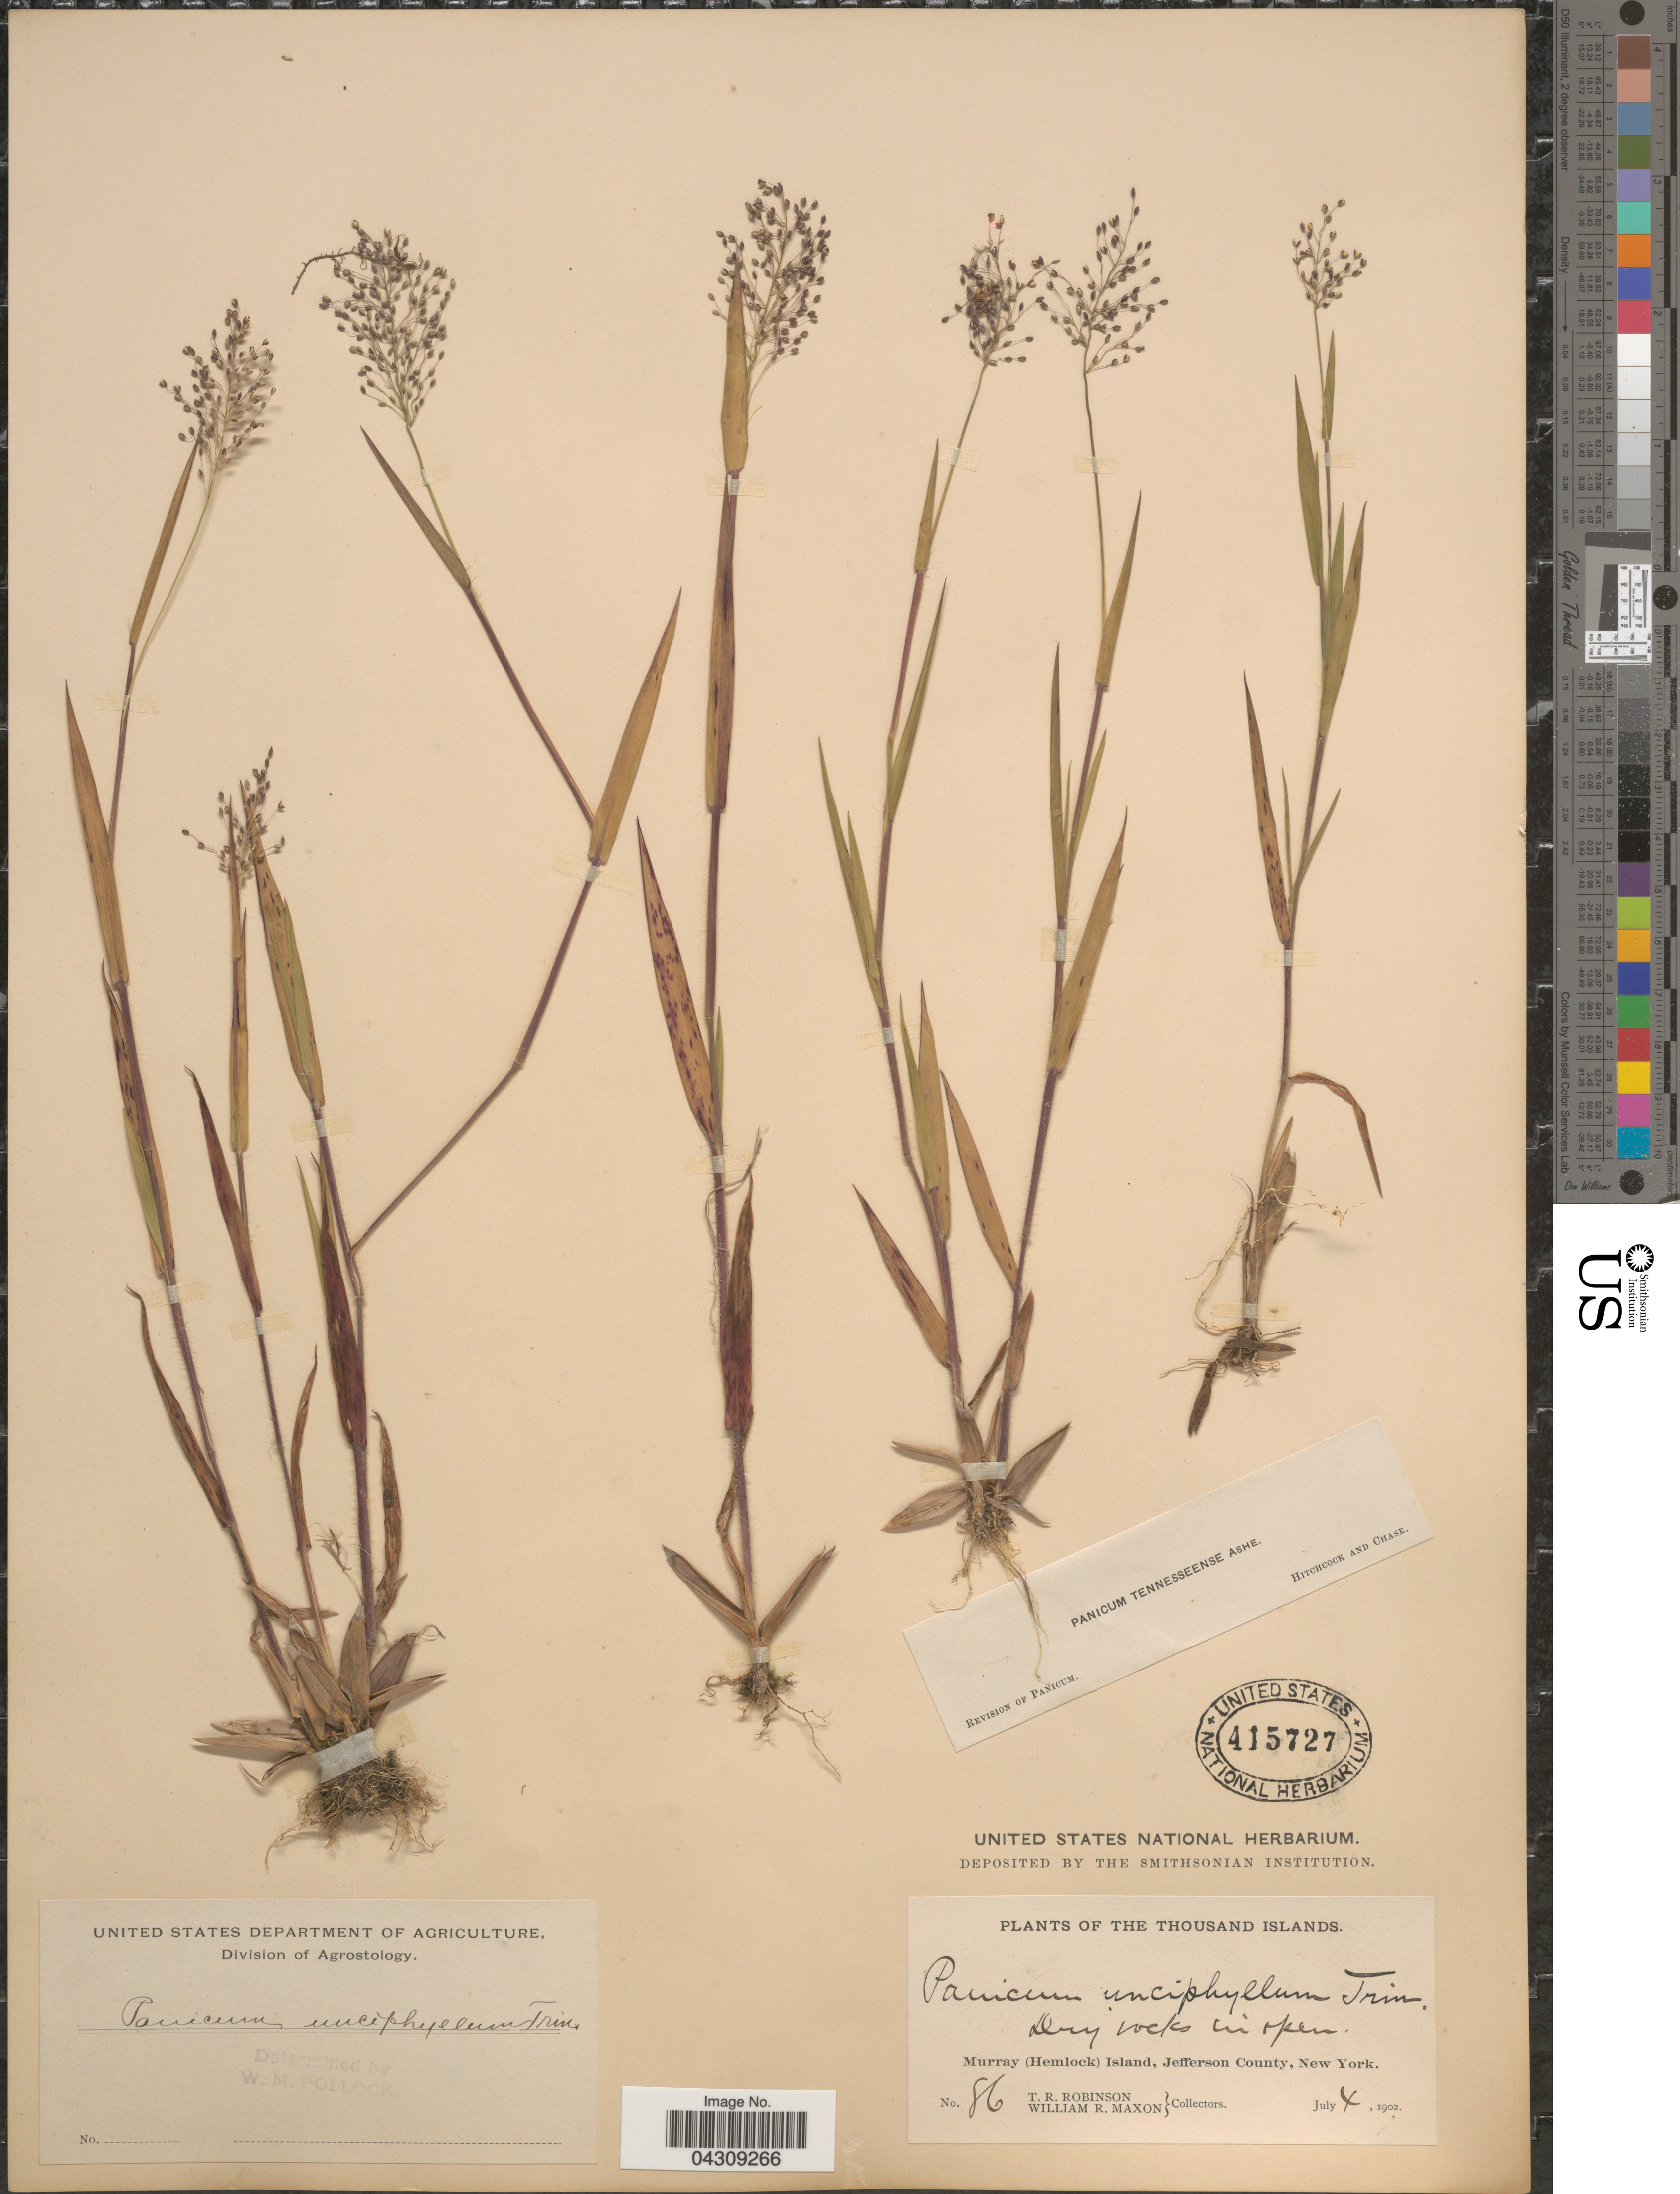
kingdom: Plantae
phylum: Tracheophyta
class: Liliopsida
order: Poales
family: Poaceae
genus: Dichanthelium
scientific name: Dichanthelium acuminatum var. acuminatum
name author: (Sw.) Gould & C.A. Clark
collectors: T. R. Robinson & W. R. Maxon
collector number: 86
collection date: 1902-07-04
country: United States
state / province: New York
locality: The Thousand Islands. Murray (Hemlock) Island, Jefferson County.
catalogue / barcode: US 415727